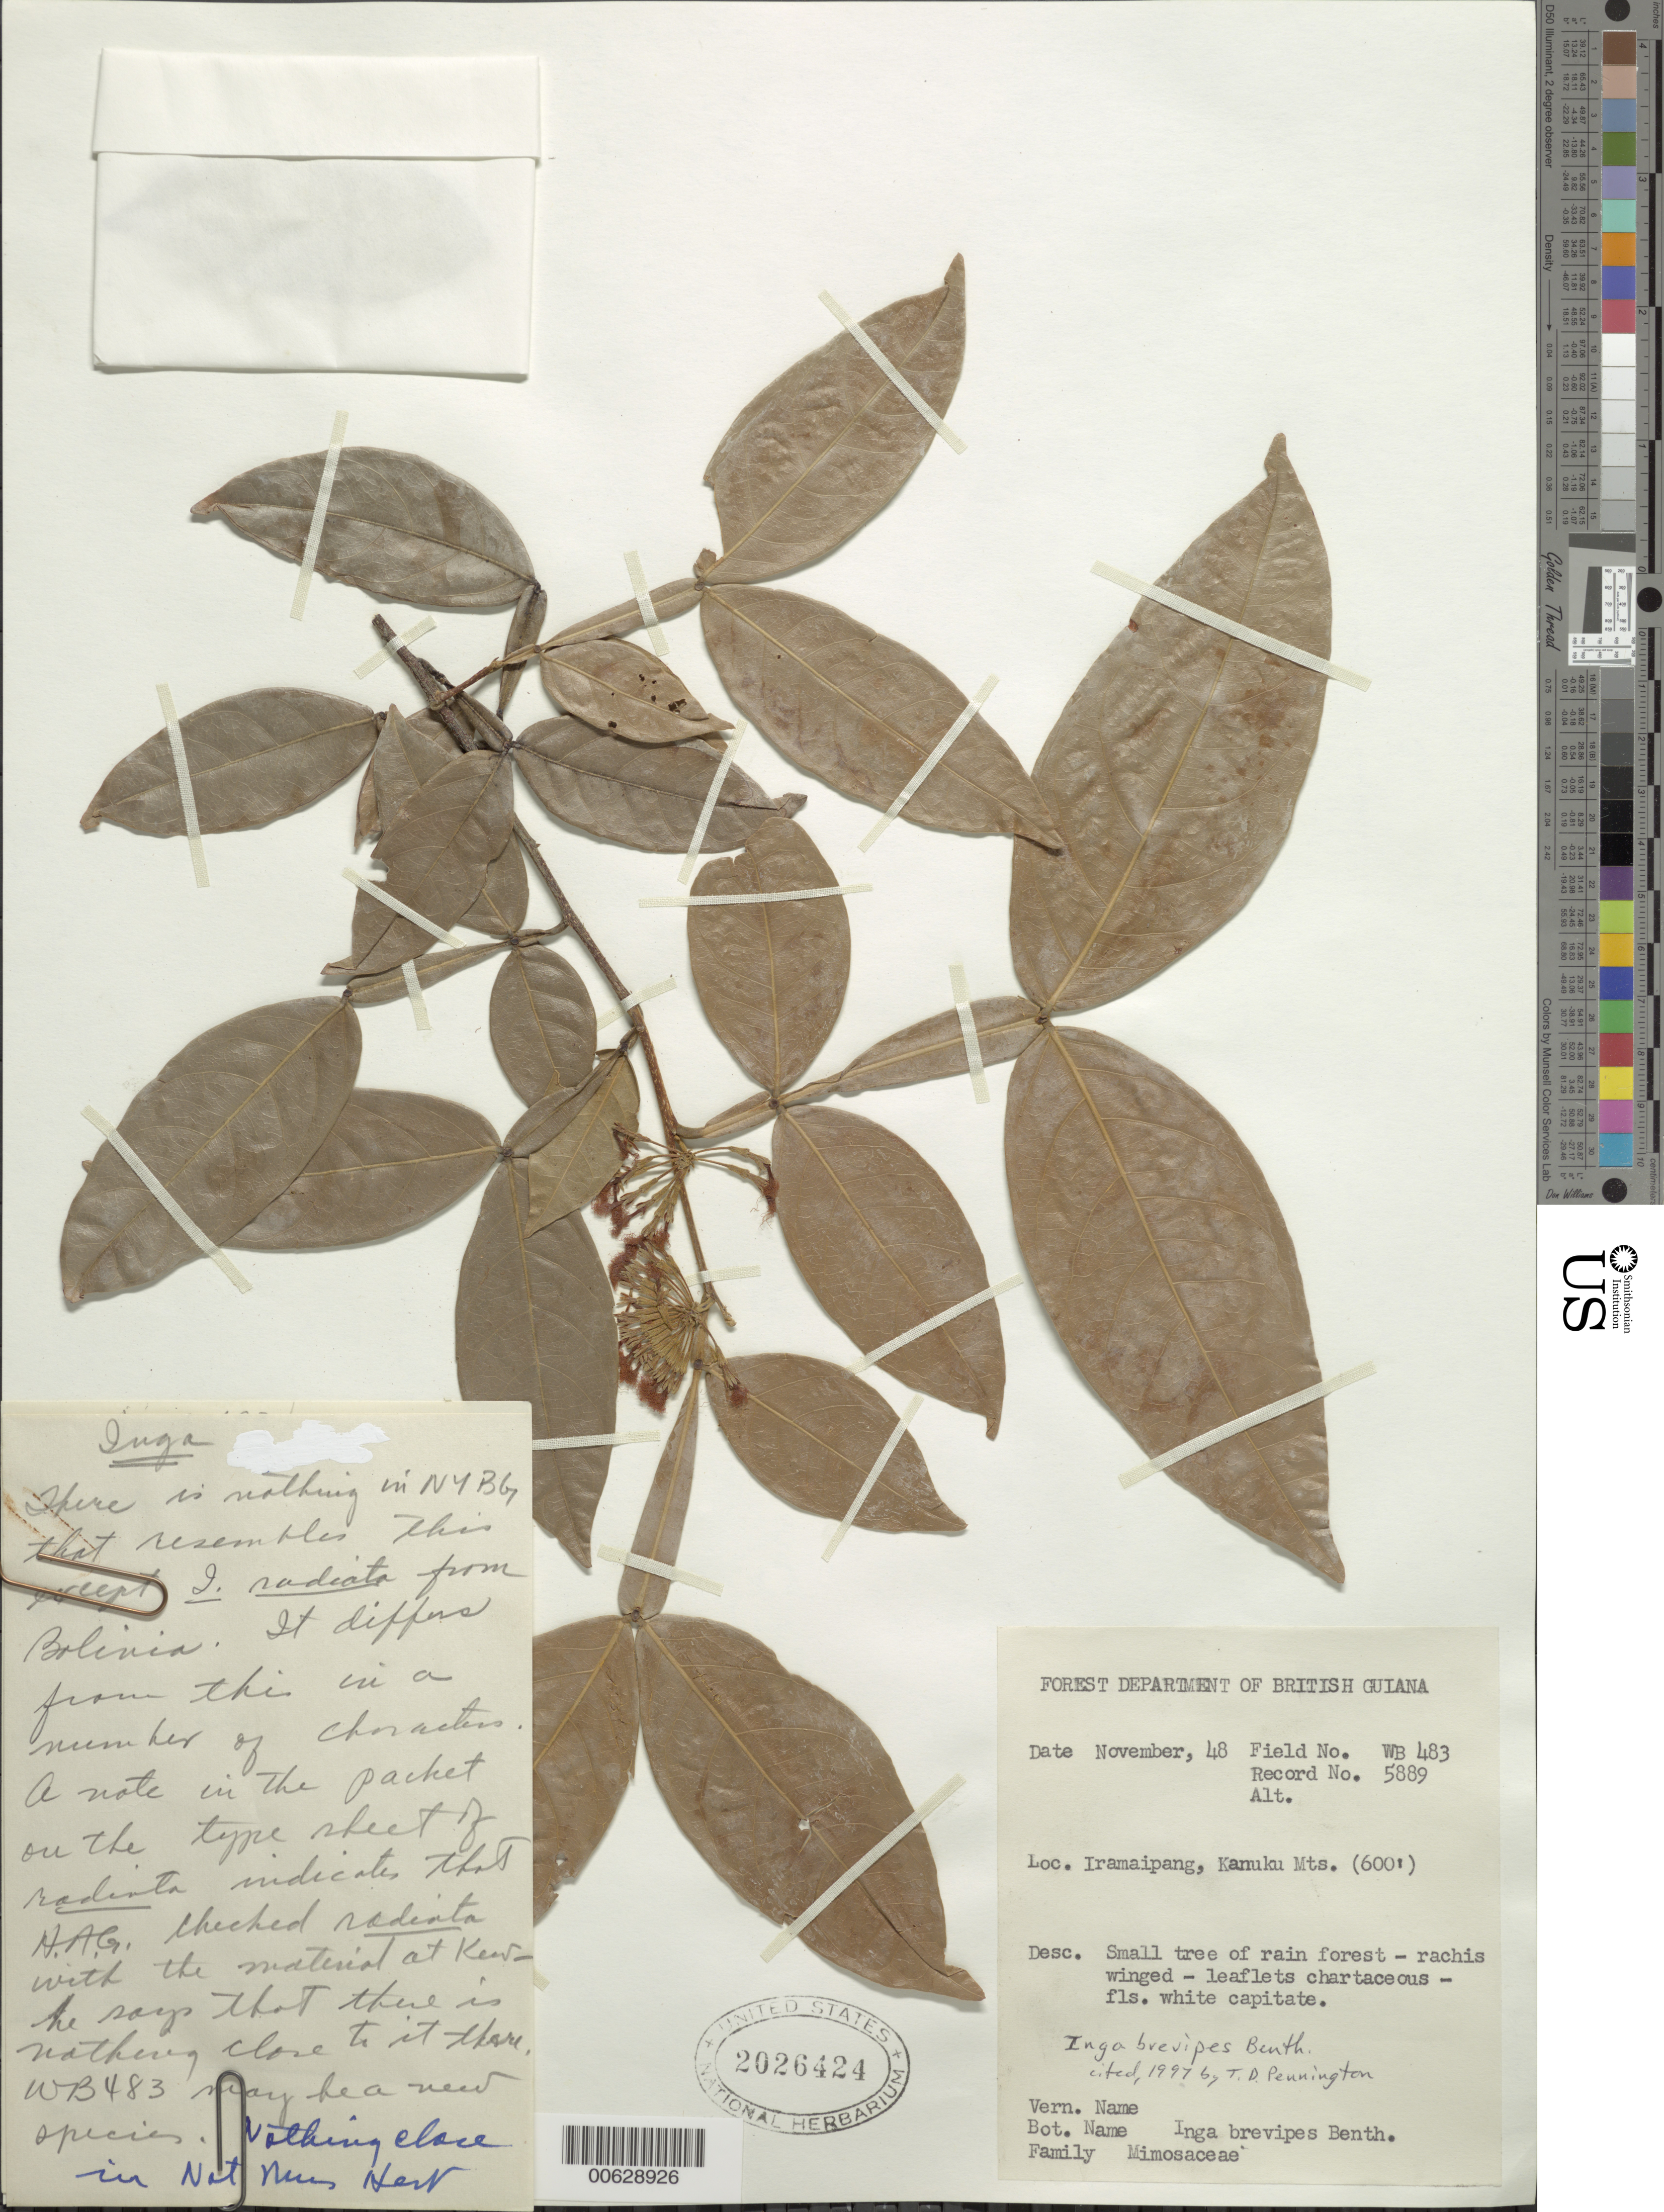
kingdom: Plantae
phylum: Tracheophyta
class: Magnoliopsida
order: Fabales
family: Fabaceae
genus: Inga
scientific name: Inga brevipes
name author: Benth.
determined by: Pennington, T. D., (K)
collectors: Forest Dept. B. G. & British Guiana Forestry Dept.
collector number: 5889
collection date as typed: Nov-48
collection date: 1948-11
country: Guyana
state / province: U. Takutu-U. Essequibo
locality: Iraimakipang, Kanuku Mts.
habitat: Rain forest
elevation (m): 90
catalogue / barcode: US 2026424